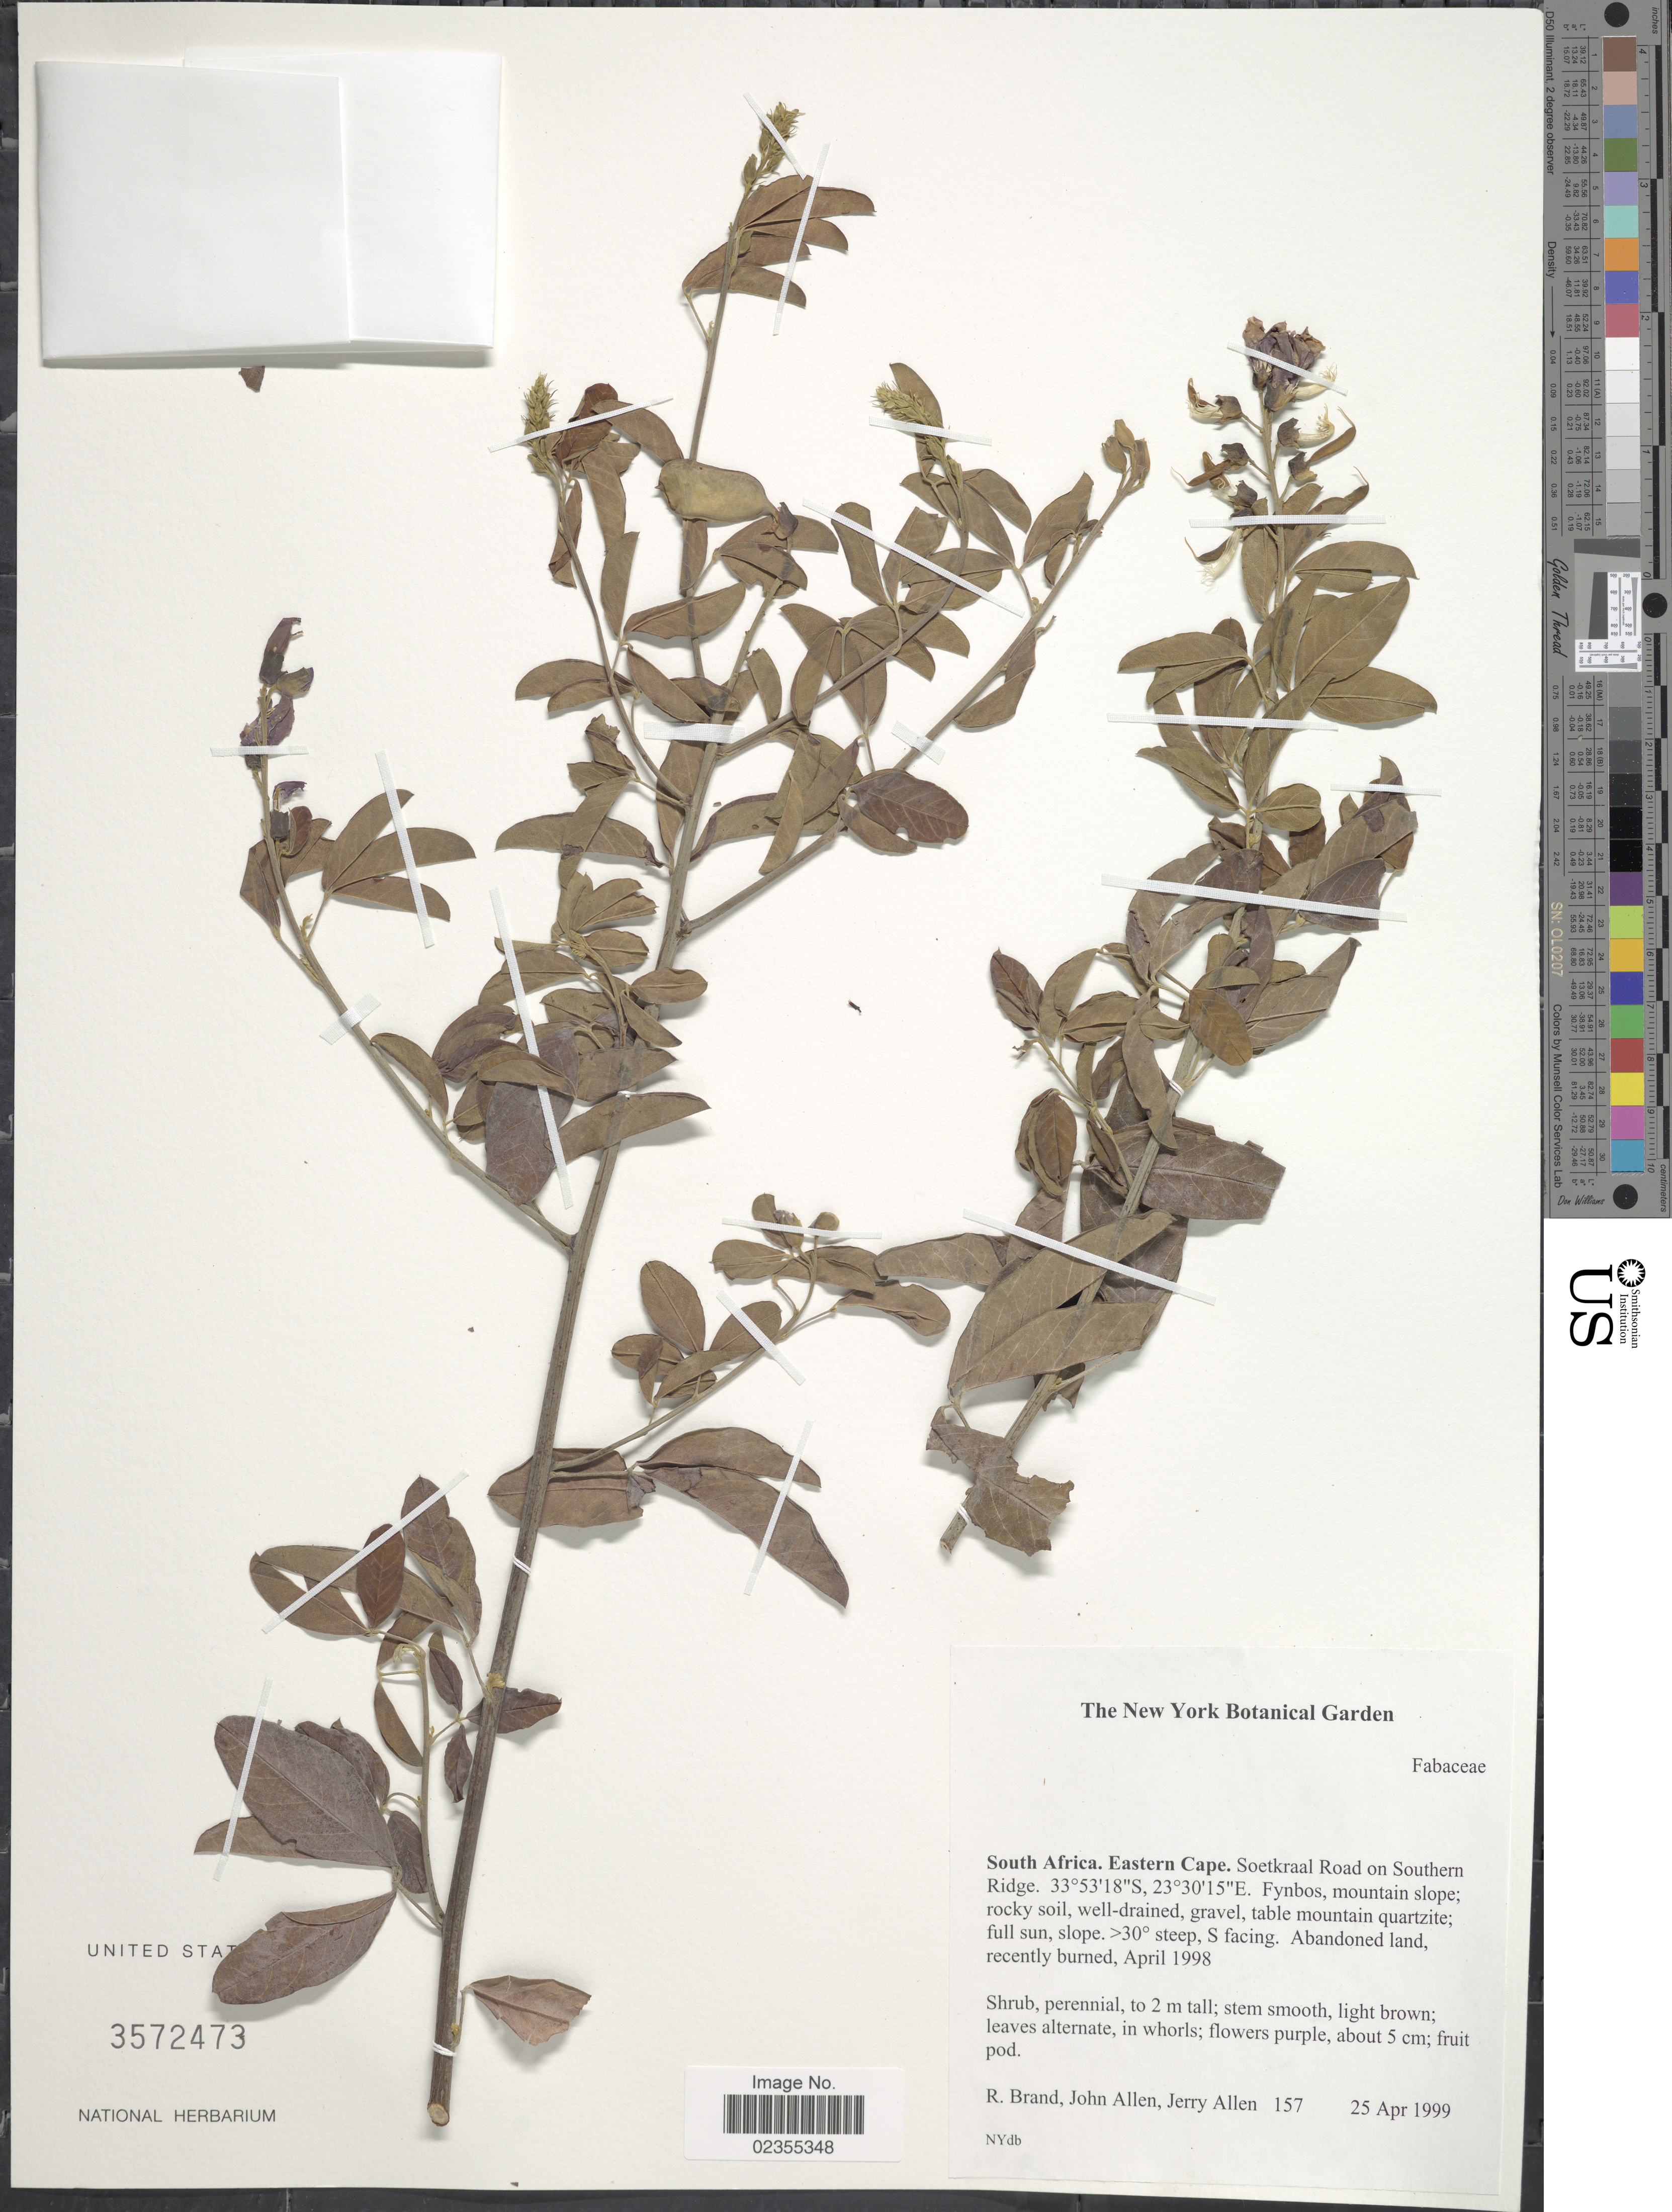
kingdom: Plantae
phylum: Tracheophyta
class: Magnoliopsida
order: Fabales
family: Fabaceae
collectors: R. Brand, J. A. Allen & J. A. Allen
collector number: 157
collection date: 1999-04-25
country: South Africa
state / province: Eastern Cape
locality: Soetkraal Road on Southern Ridge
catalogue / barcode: US 3572473